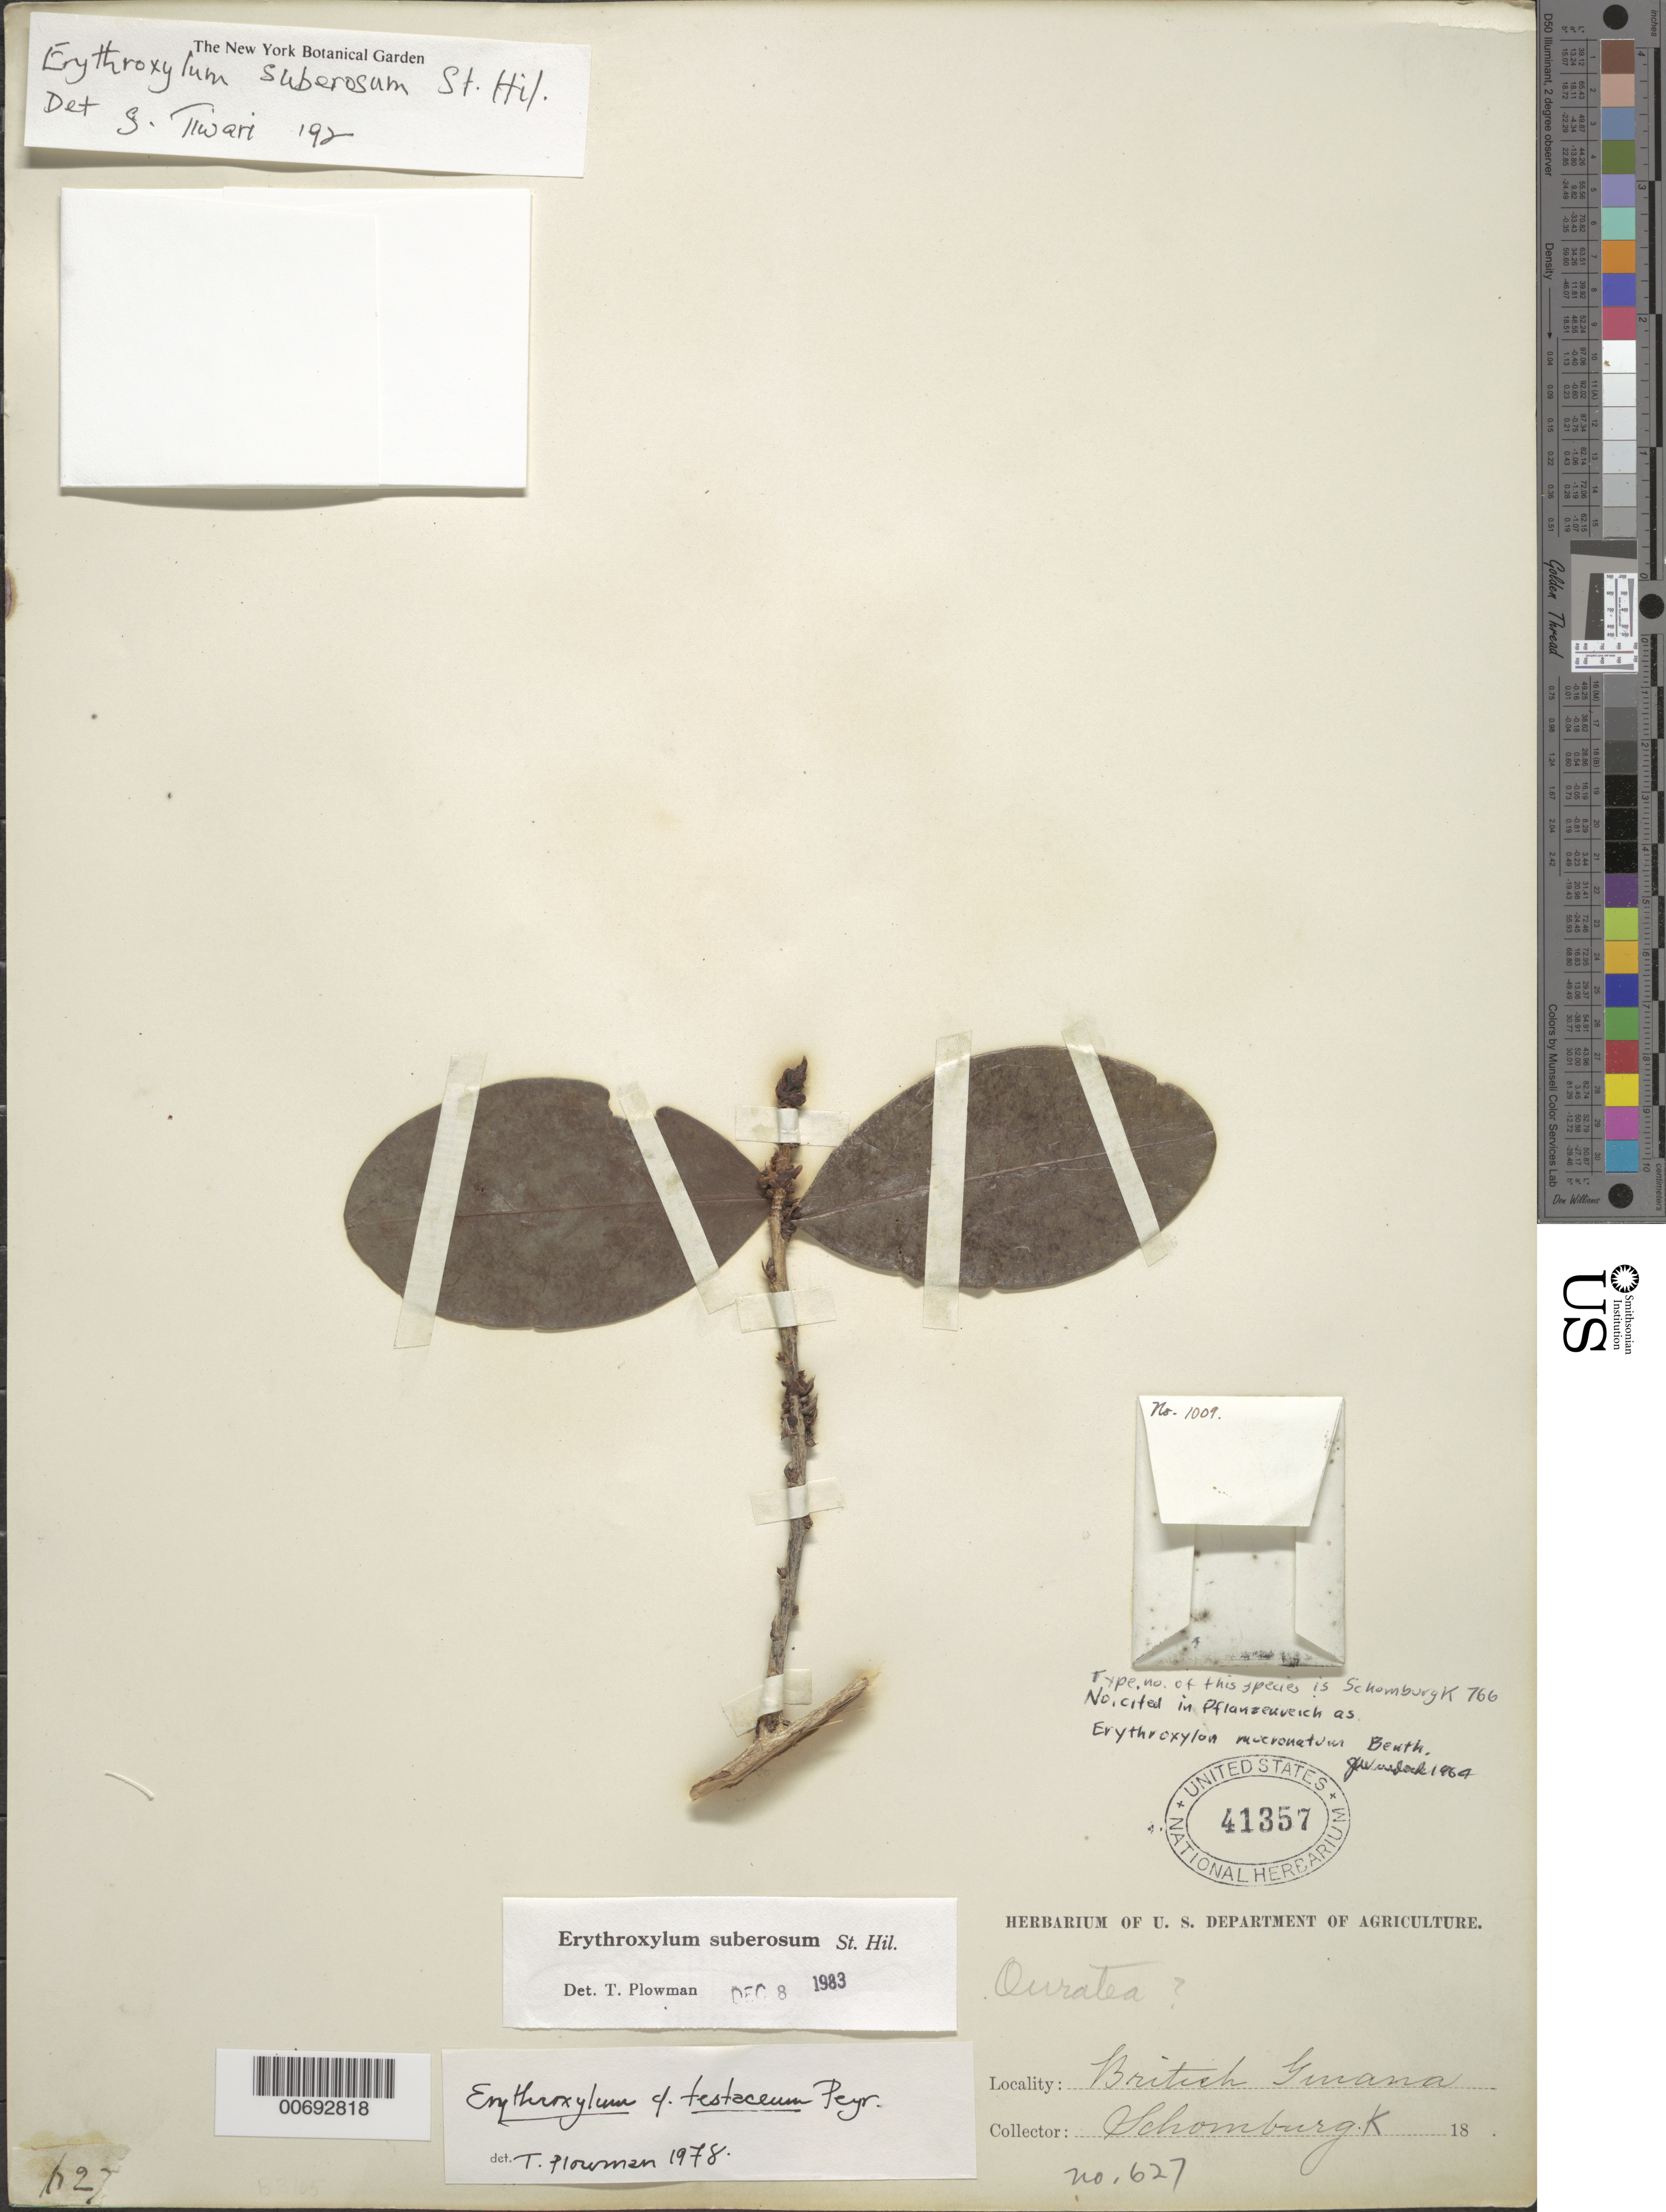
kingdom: Plantae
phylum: Tracheophyta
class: Magnoliopsida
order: Malpighiales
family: Erythroxylaceae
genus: Erythroxylum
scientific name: Erythroxylum suberosum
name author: A. St.-Hil.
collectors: -- Schomburgk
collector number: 627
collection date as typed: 18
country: Guyana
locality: British Guiana.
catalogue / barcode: US 41357